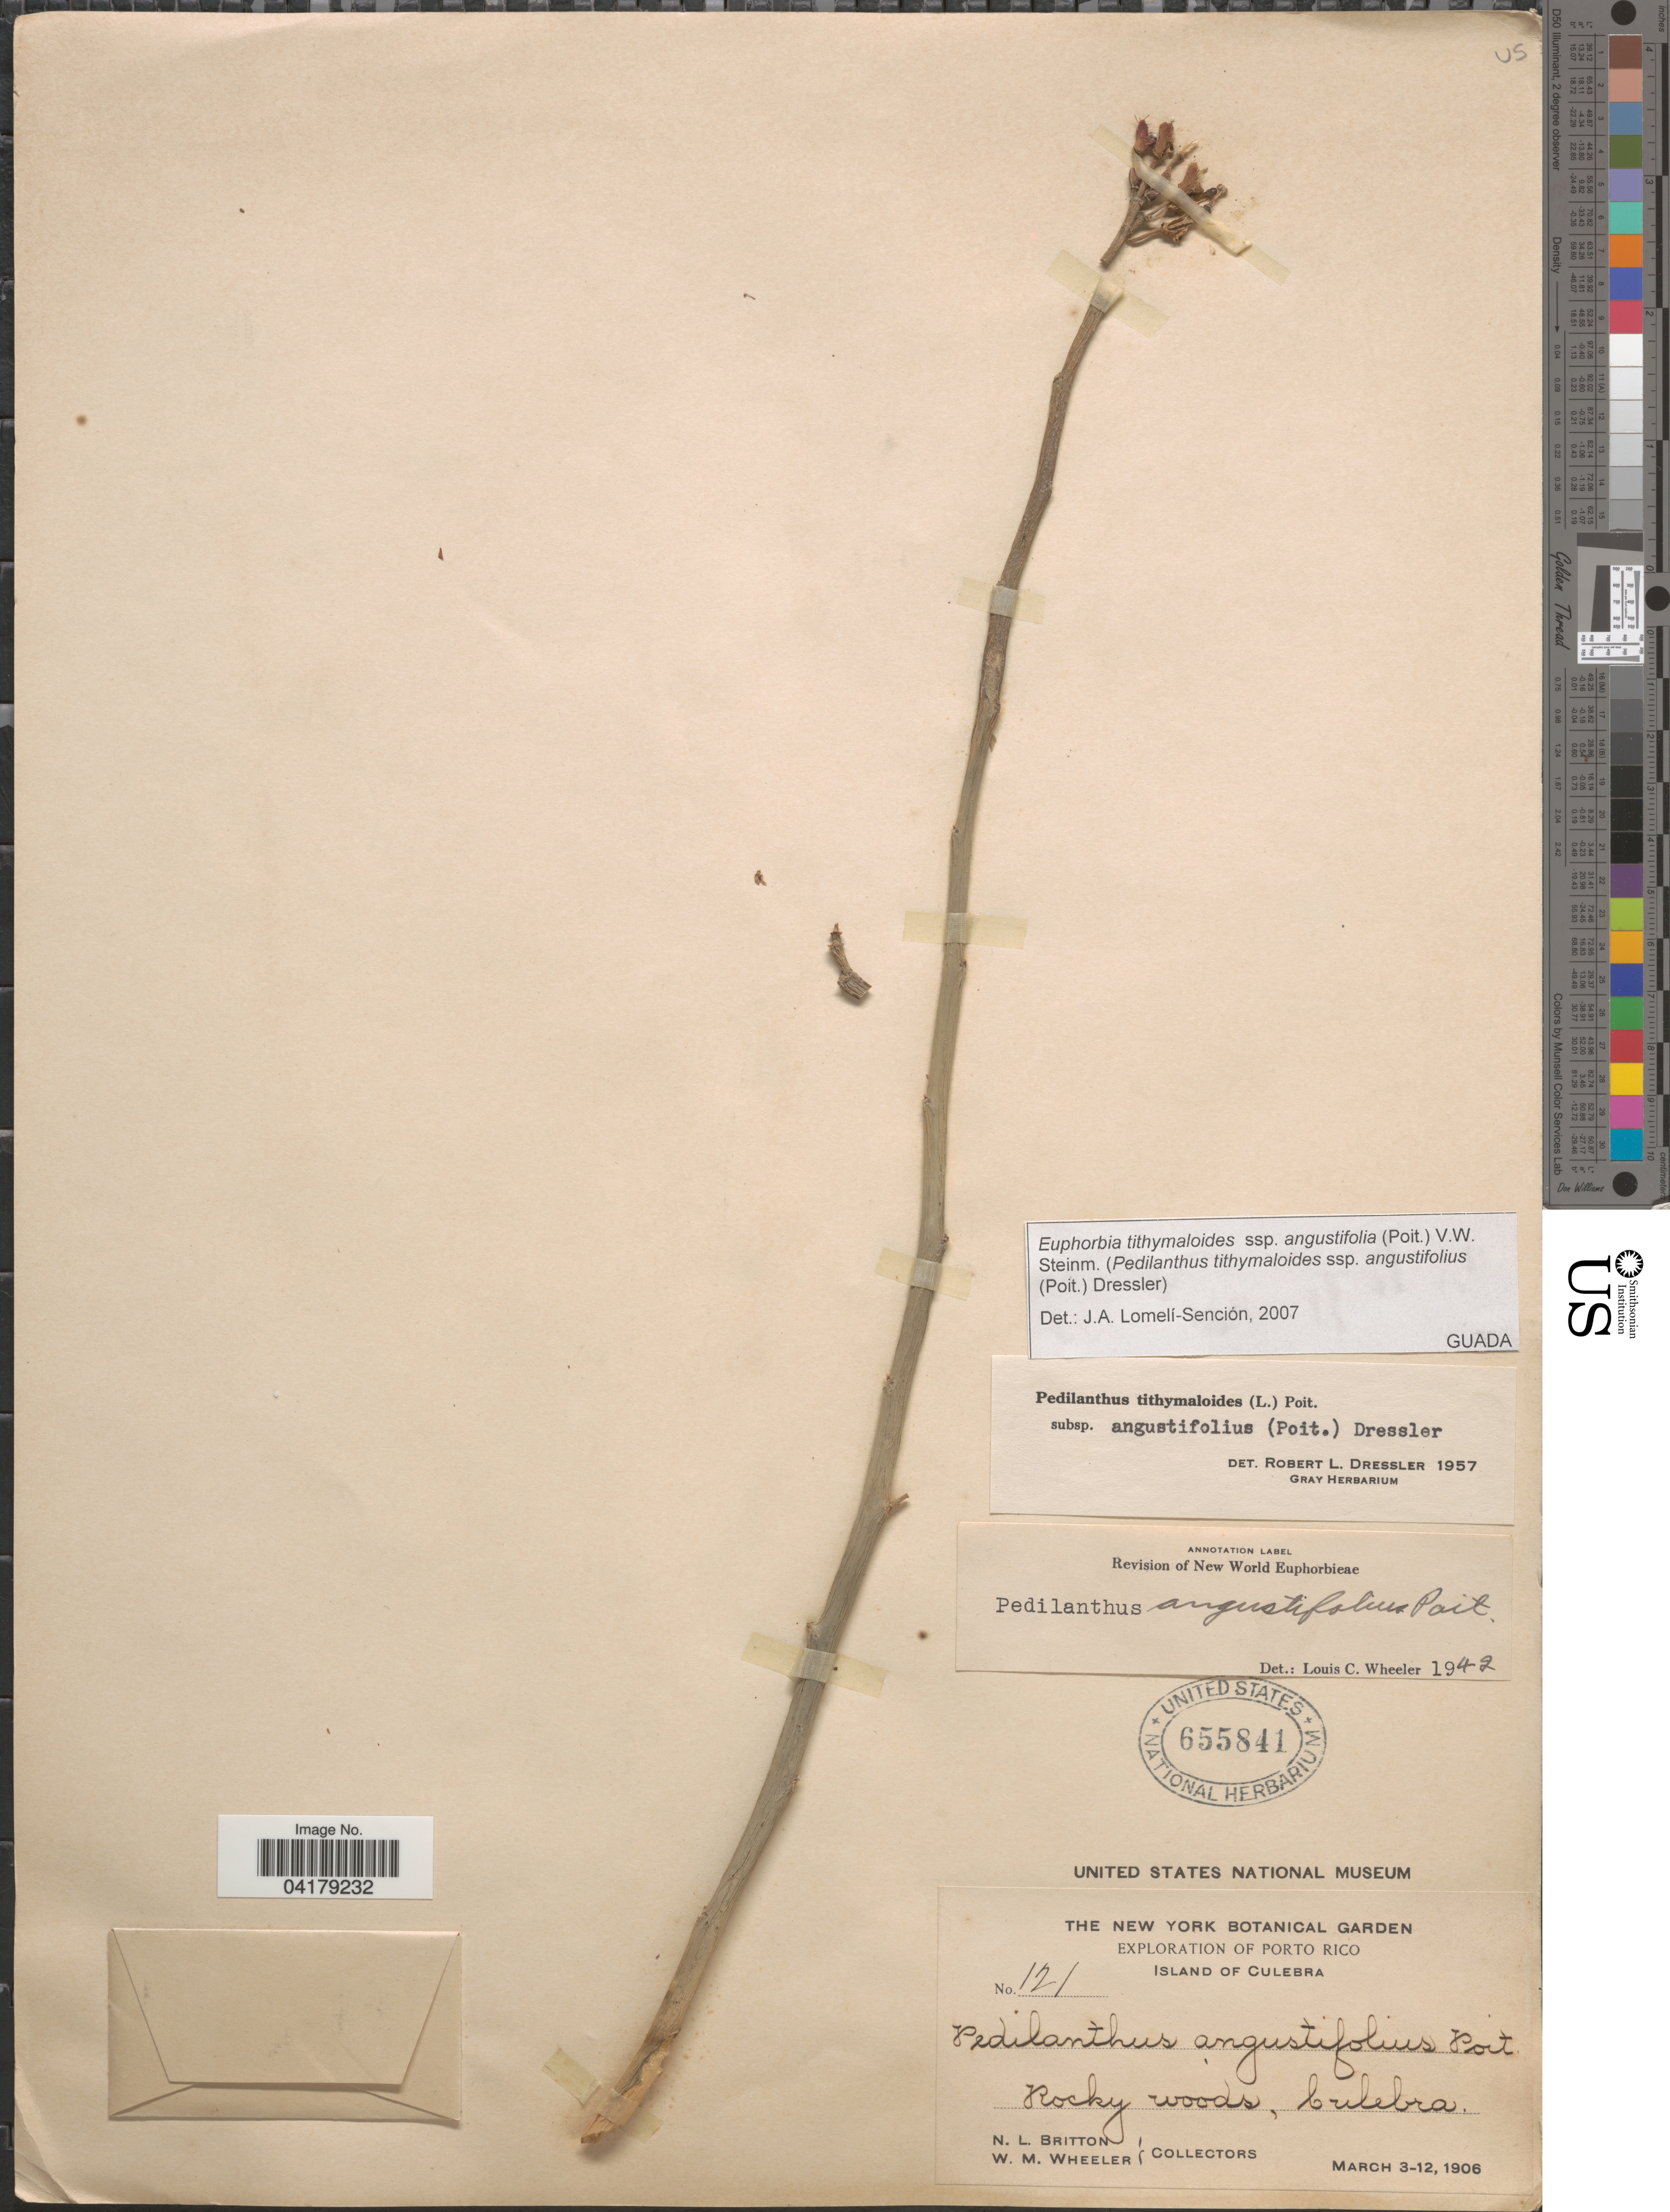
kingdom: Plantae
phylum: Tracheophyta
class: Magnoliopsida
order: Malpighiales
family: Euphorbiaceae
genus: Euphorbia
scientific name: Euphorbia tithymaloides subsp. angustifolia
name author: (Poit.) V.W. Steinm.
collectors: Mrs. N. L. Britton & W. Wheeler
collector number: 121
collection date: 1906-03-03/1906-03-12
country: Puerto Rico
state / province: Culebra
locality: Exploration of Porto Rico. Island of Culebra. Culebra.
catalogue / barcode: US 655841